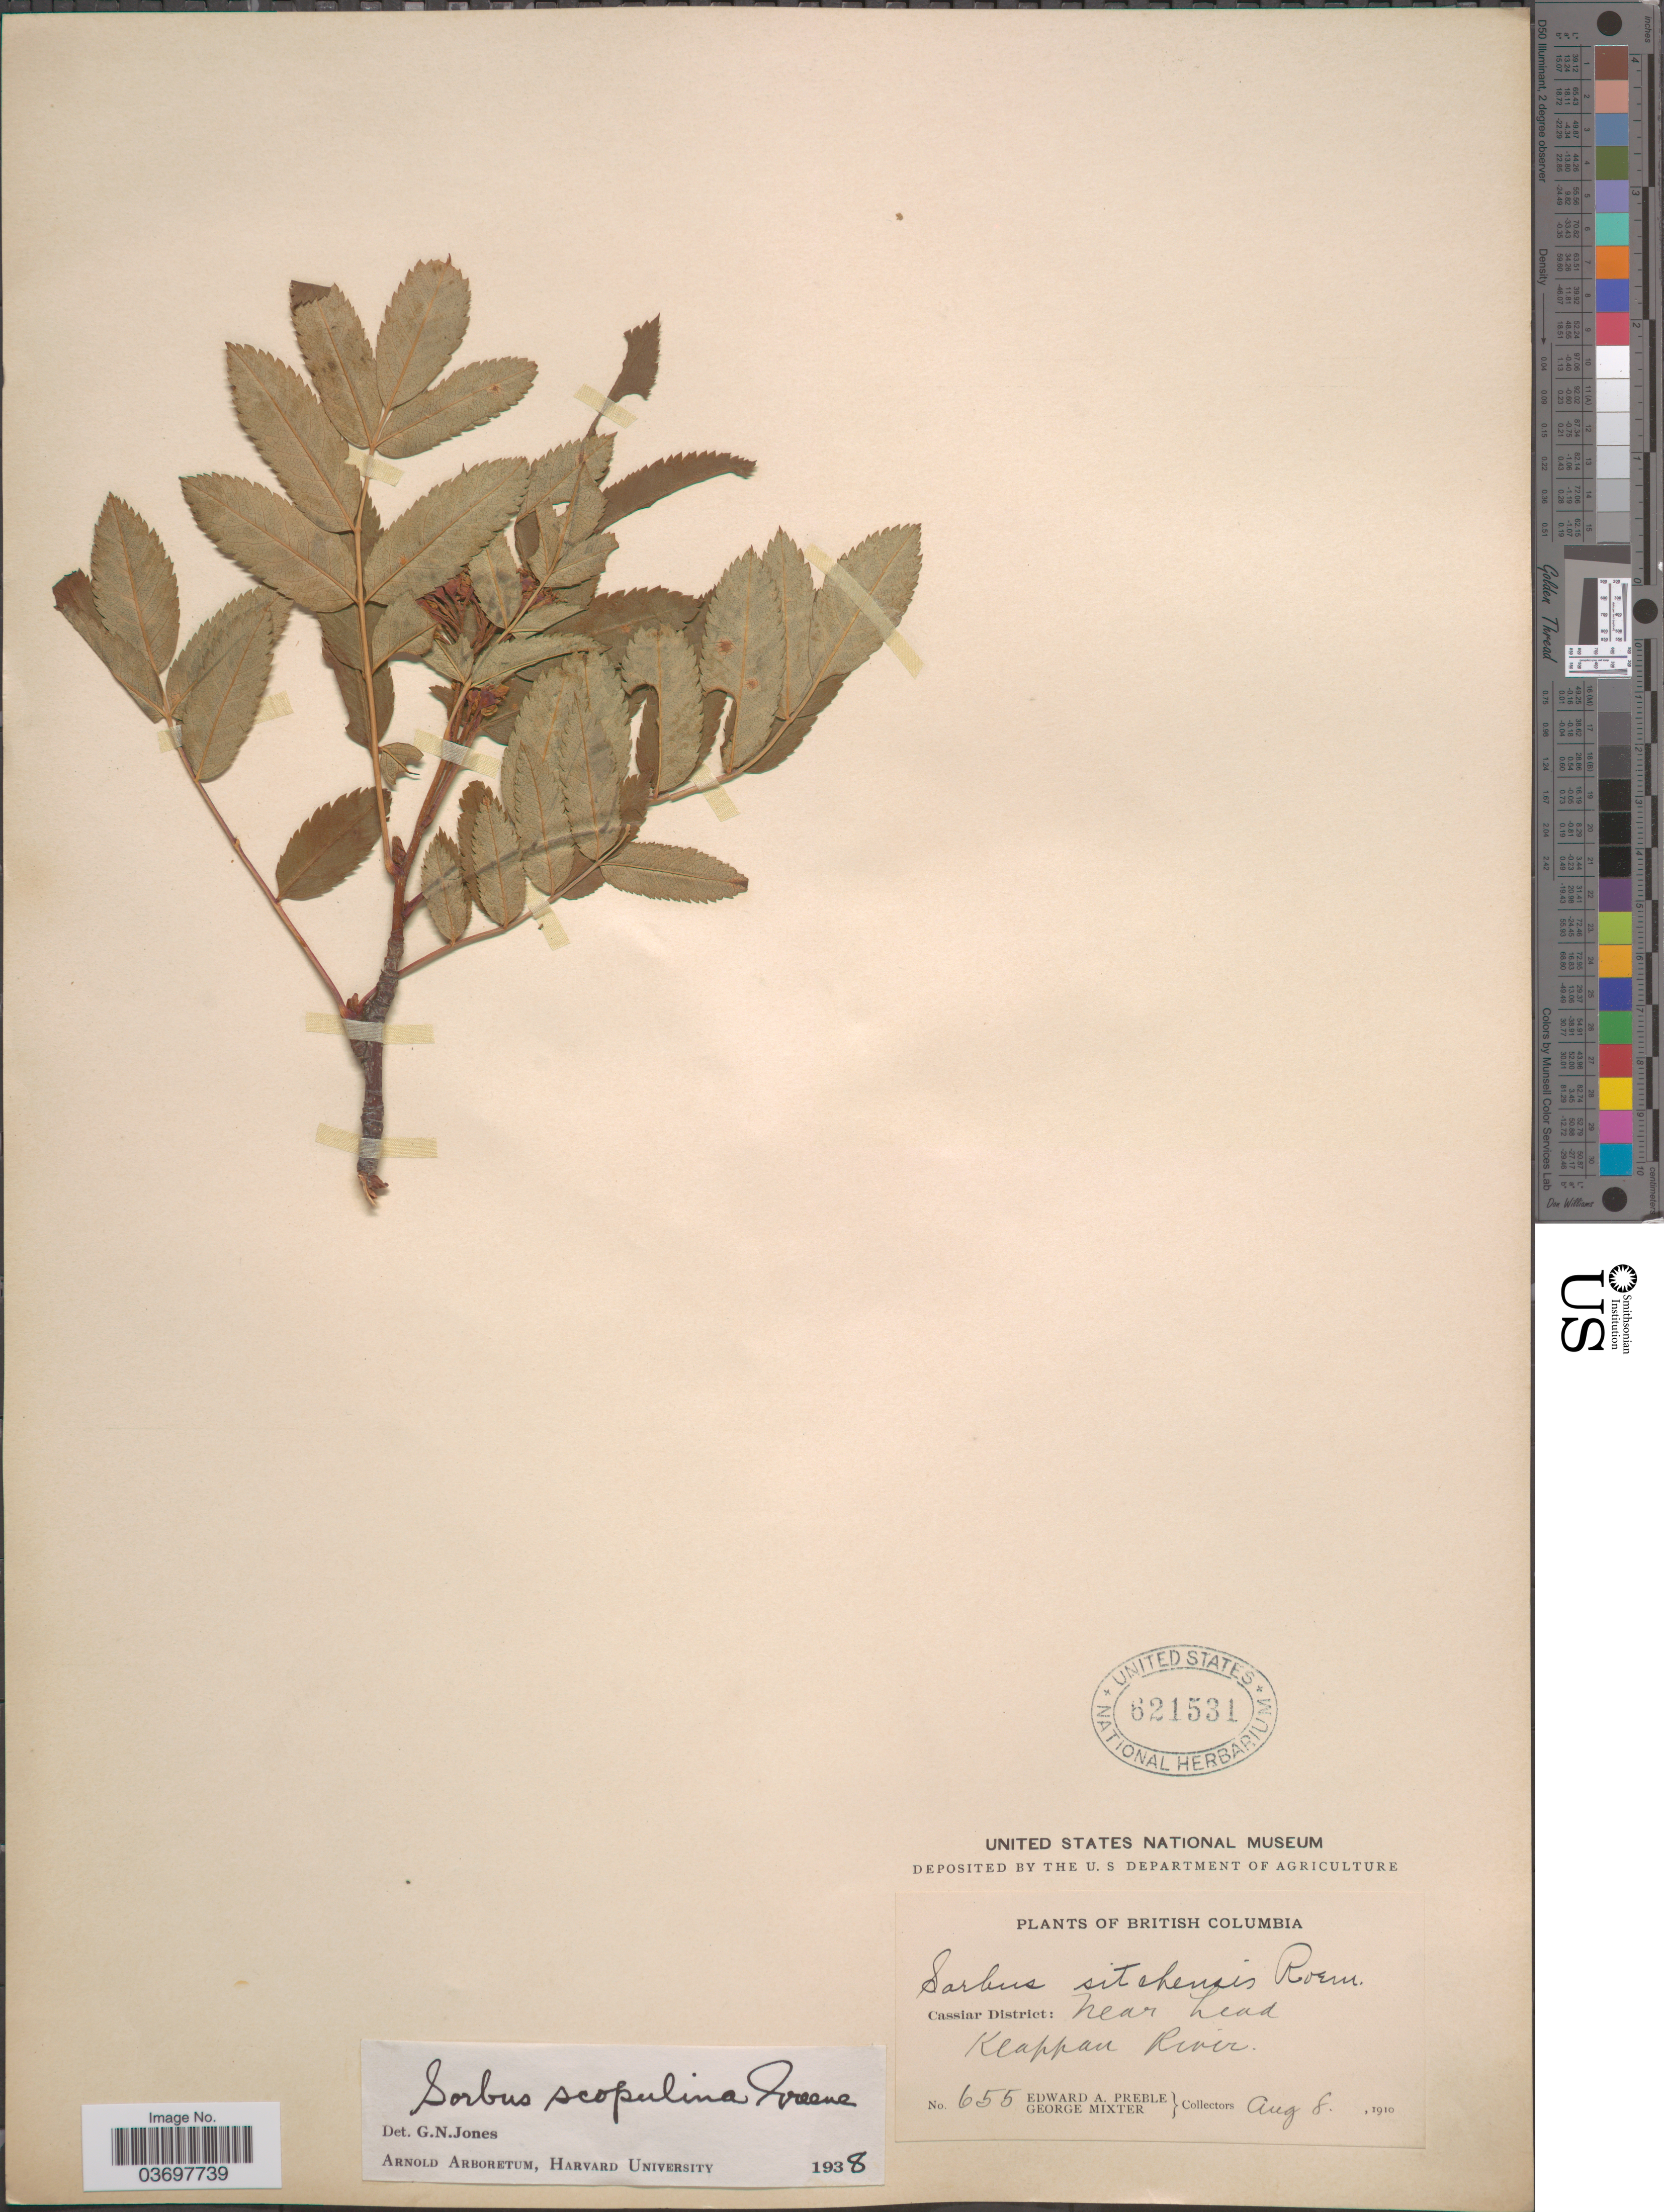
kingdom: Plantae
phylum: Tracheophyta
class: Magnoliopsida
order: Rosales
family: Rosaceae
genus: Sorbus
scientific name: Sorbus scopulina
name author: Greene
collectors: E. Preble & G. Mixter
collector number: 655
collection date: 1910-08-08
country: Canada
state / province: British Columbia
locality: Cassiar District: near head Klappan River.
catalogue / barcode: US 621531